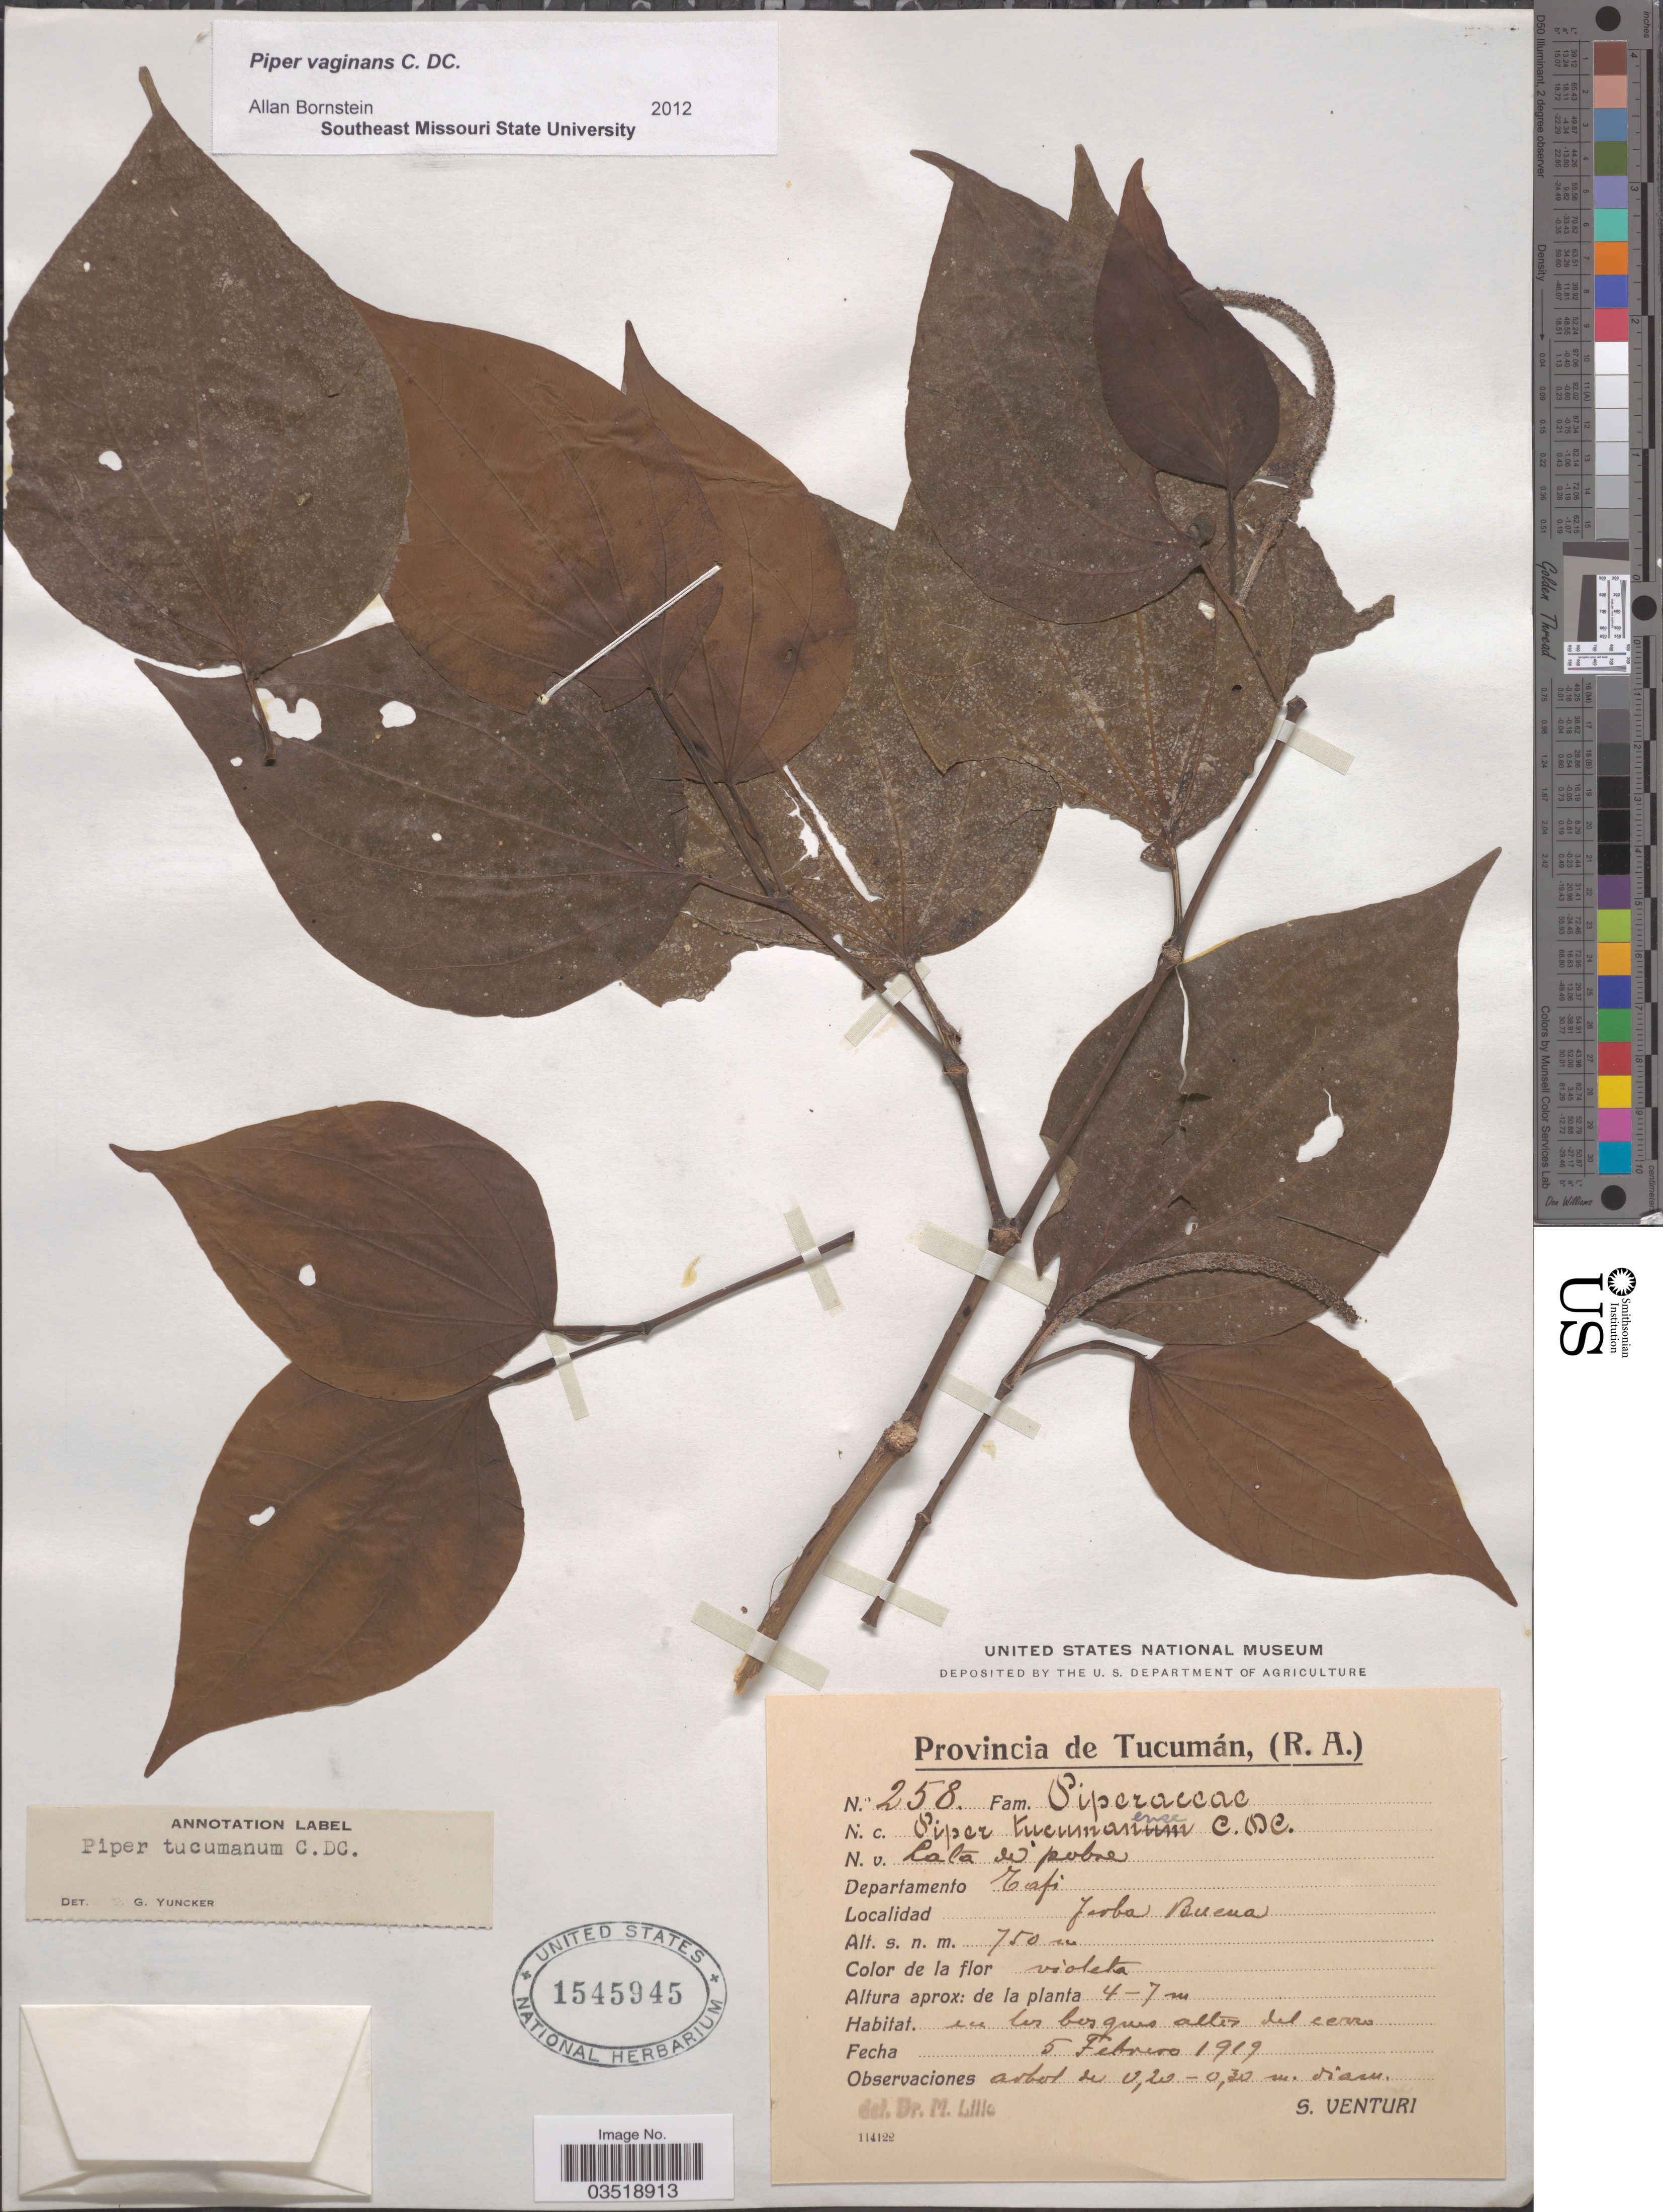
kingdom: Plantae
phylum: Tracheophyta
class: Magnoliopsida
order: Piperales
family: Piperaceae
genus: Piper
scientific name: Piper vaginans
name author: C. DC.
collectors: S. Venturi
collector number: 258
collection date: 1919-02-05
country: Argentina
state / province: Tucuman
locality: Departamento Tafi. Jerba Buena.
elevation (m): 750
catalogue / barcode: US 1545945